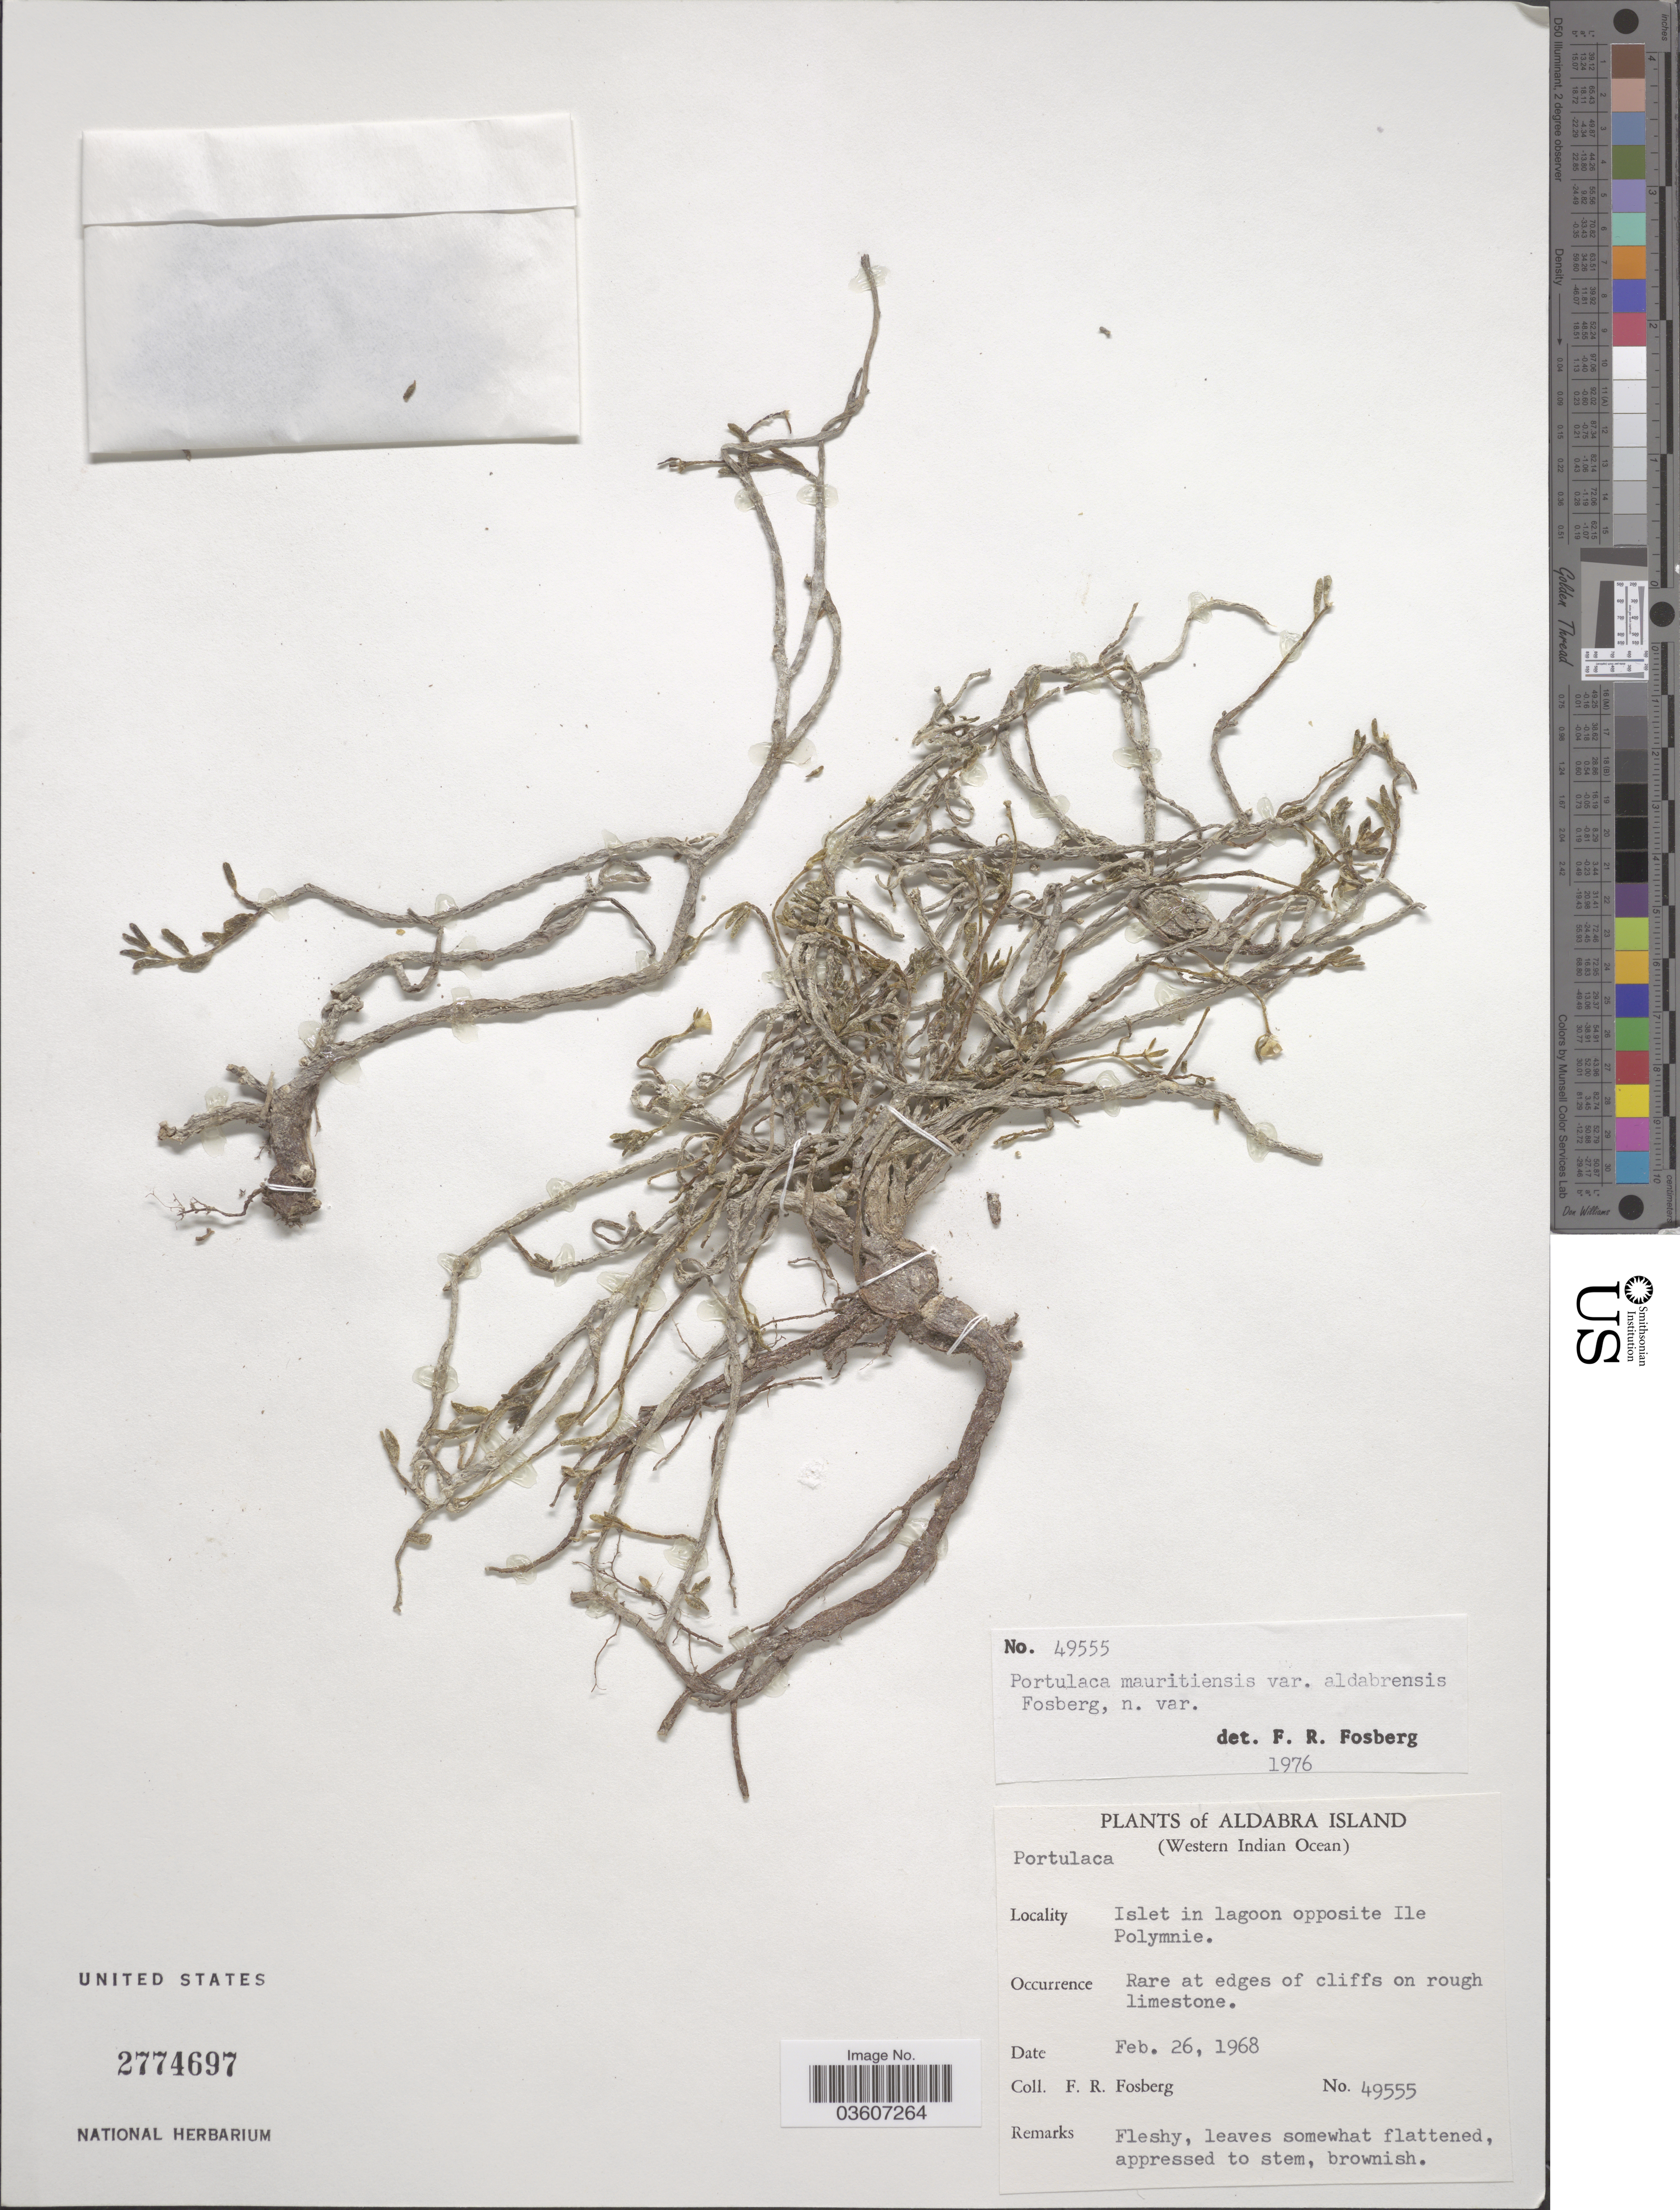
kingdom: Plantae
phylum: Tracheophyta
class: Magnoliopsida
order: Caryophyllales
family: Portulacaceae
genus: Portulaca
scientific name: Portulaca mauritiensis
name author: Poelln.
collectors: F. R. Fosberg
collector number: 49555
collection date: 1968-02-26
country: Seychelles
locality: Aldabra Island (Western Indian Ocean). Islet in lagoon opposite Ile Polymnie.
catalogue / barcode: US 2774697